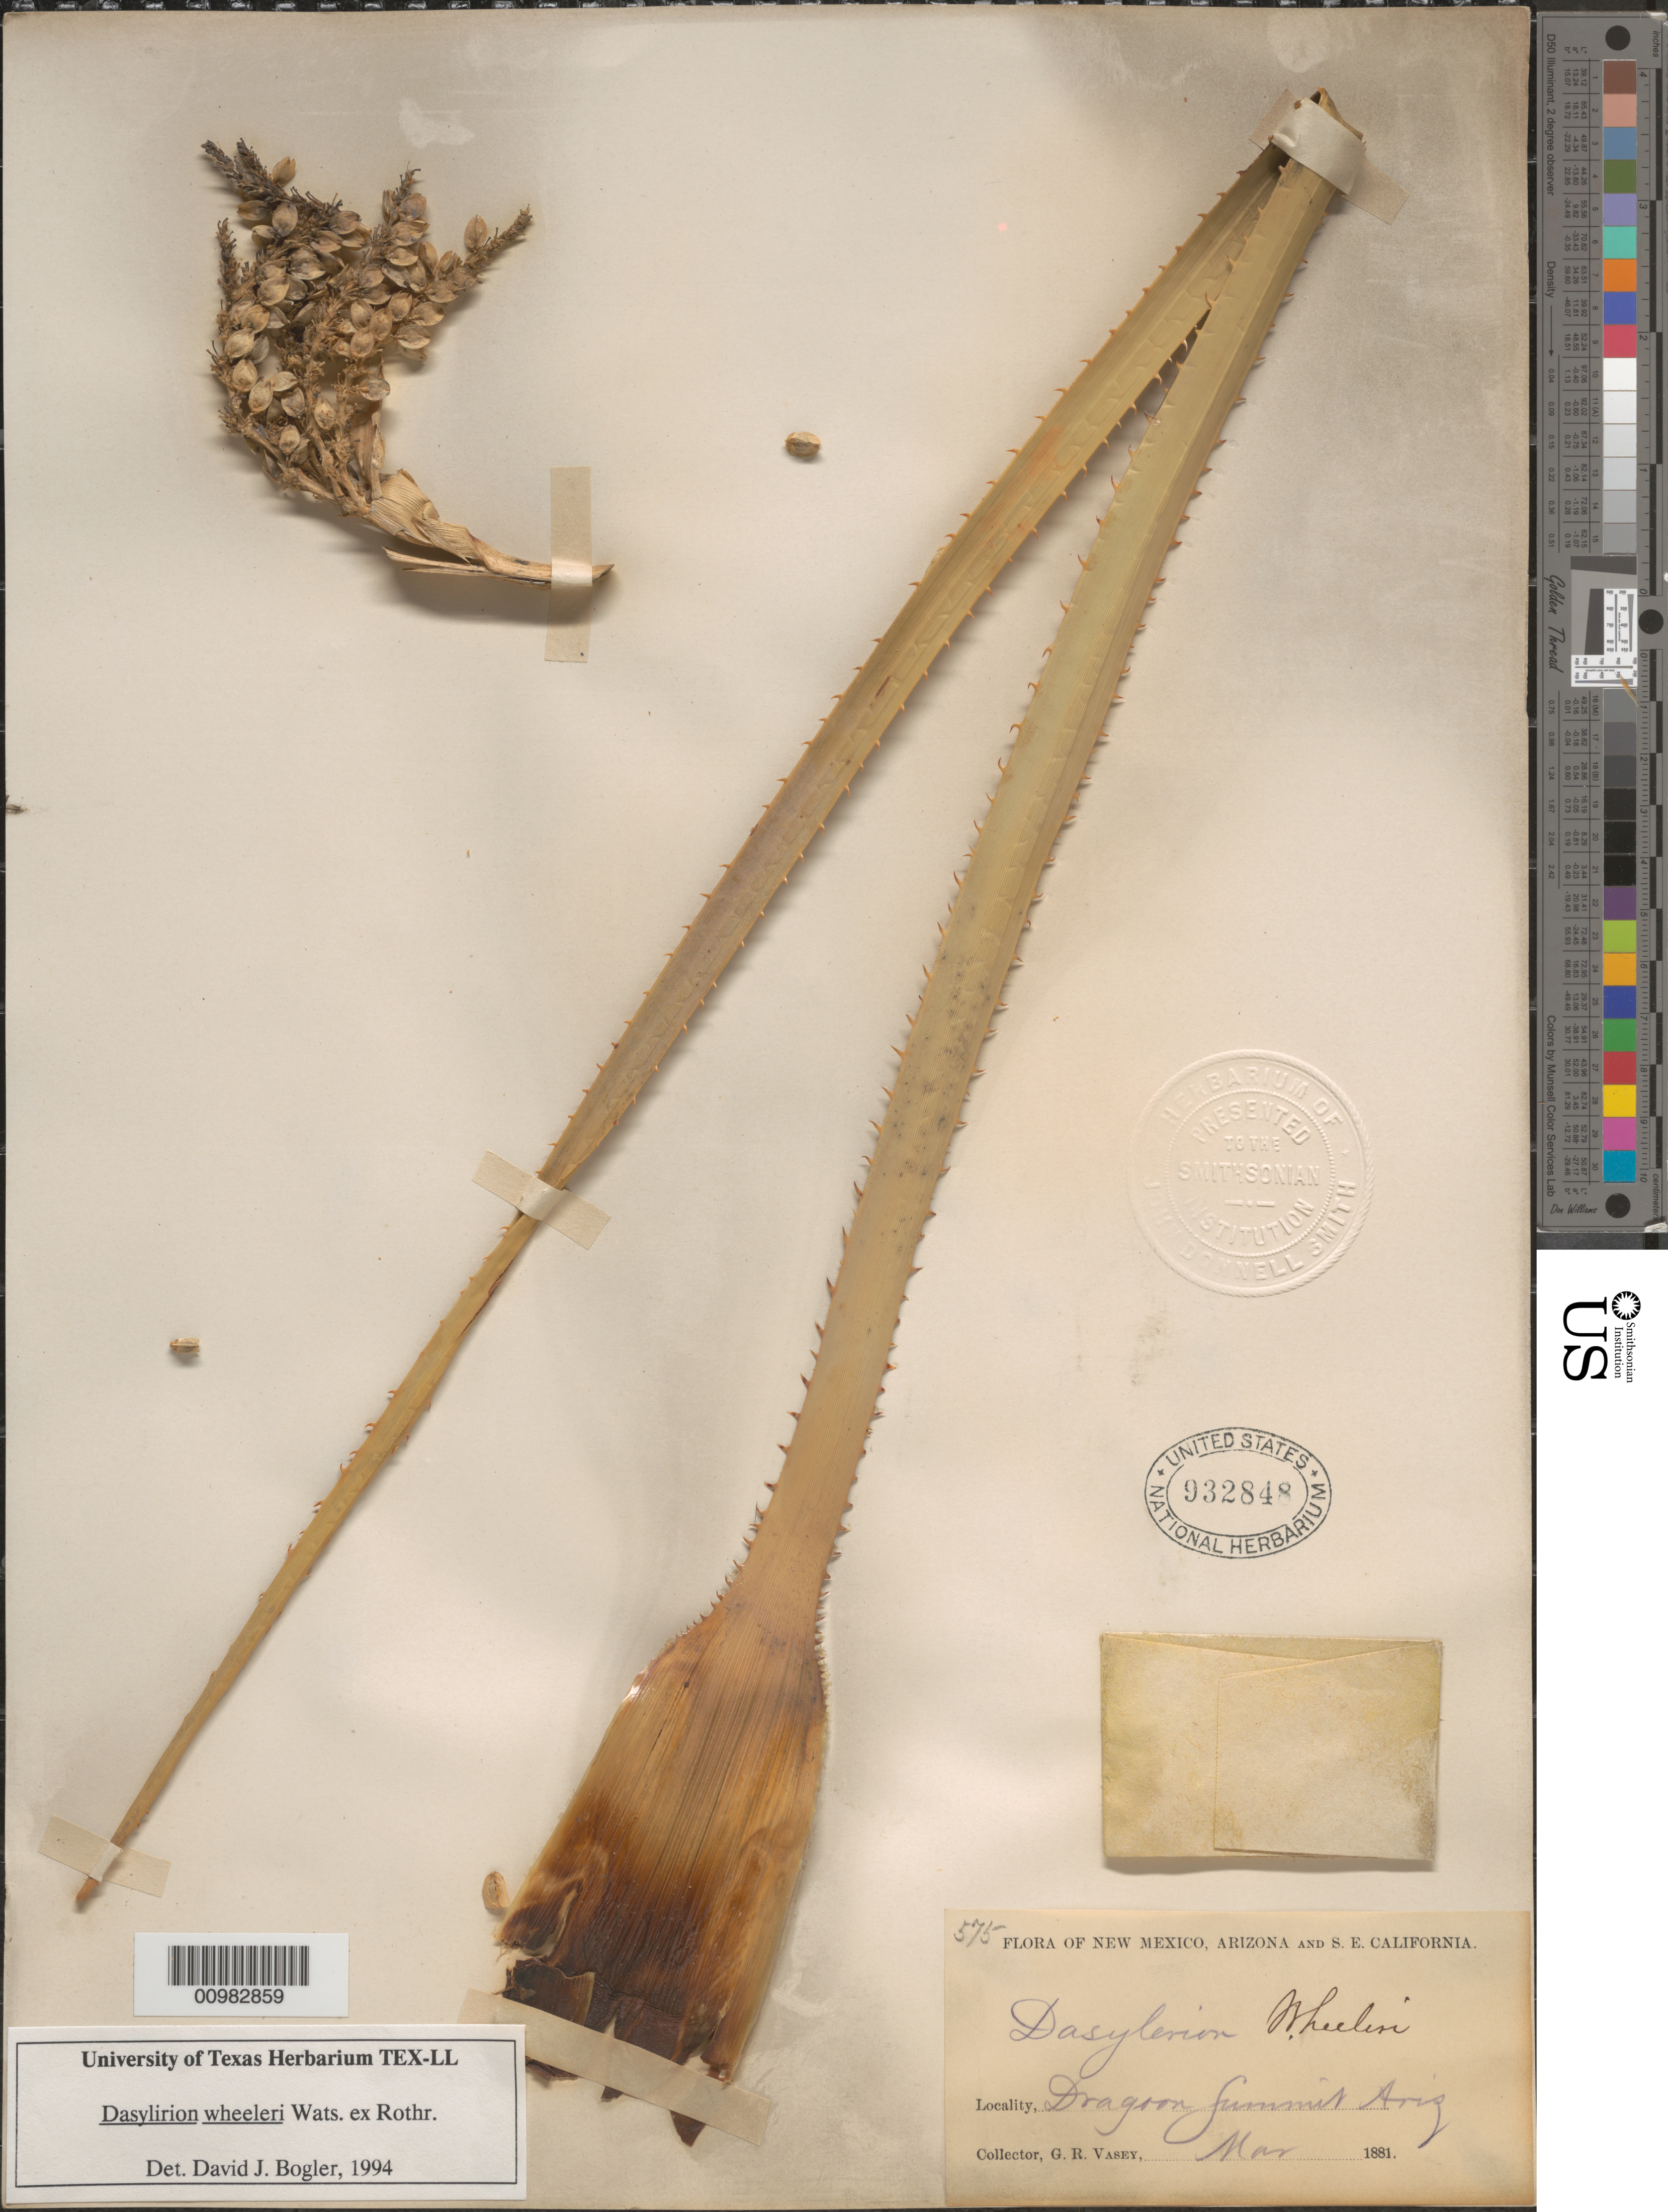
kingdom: Plantae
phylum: Tracheophyta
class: Liliopsida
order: Asparagales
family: Asparagaceae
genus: Dasylirion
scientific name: Dasylirion wheeleri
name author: S. Watson ex Rothr.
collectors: G. Vasey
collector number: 575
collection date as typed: Mar 1881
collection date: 1881-03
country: United States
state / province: Arizona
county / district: Cochise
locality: Dragoon Summit.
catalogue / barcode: US 932848